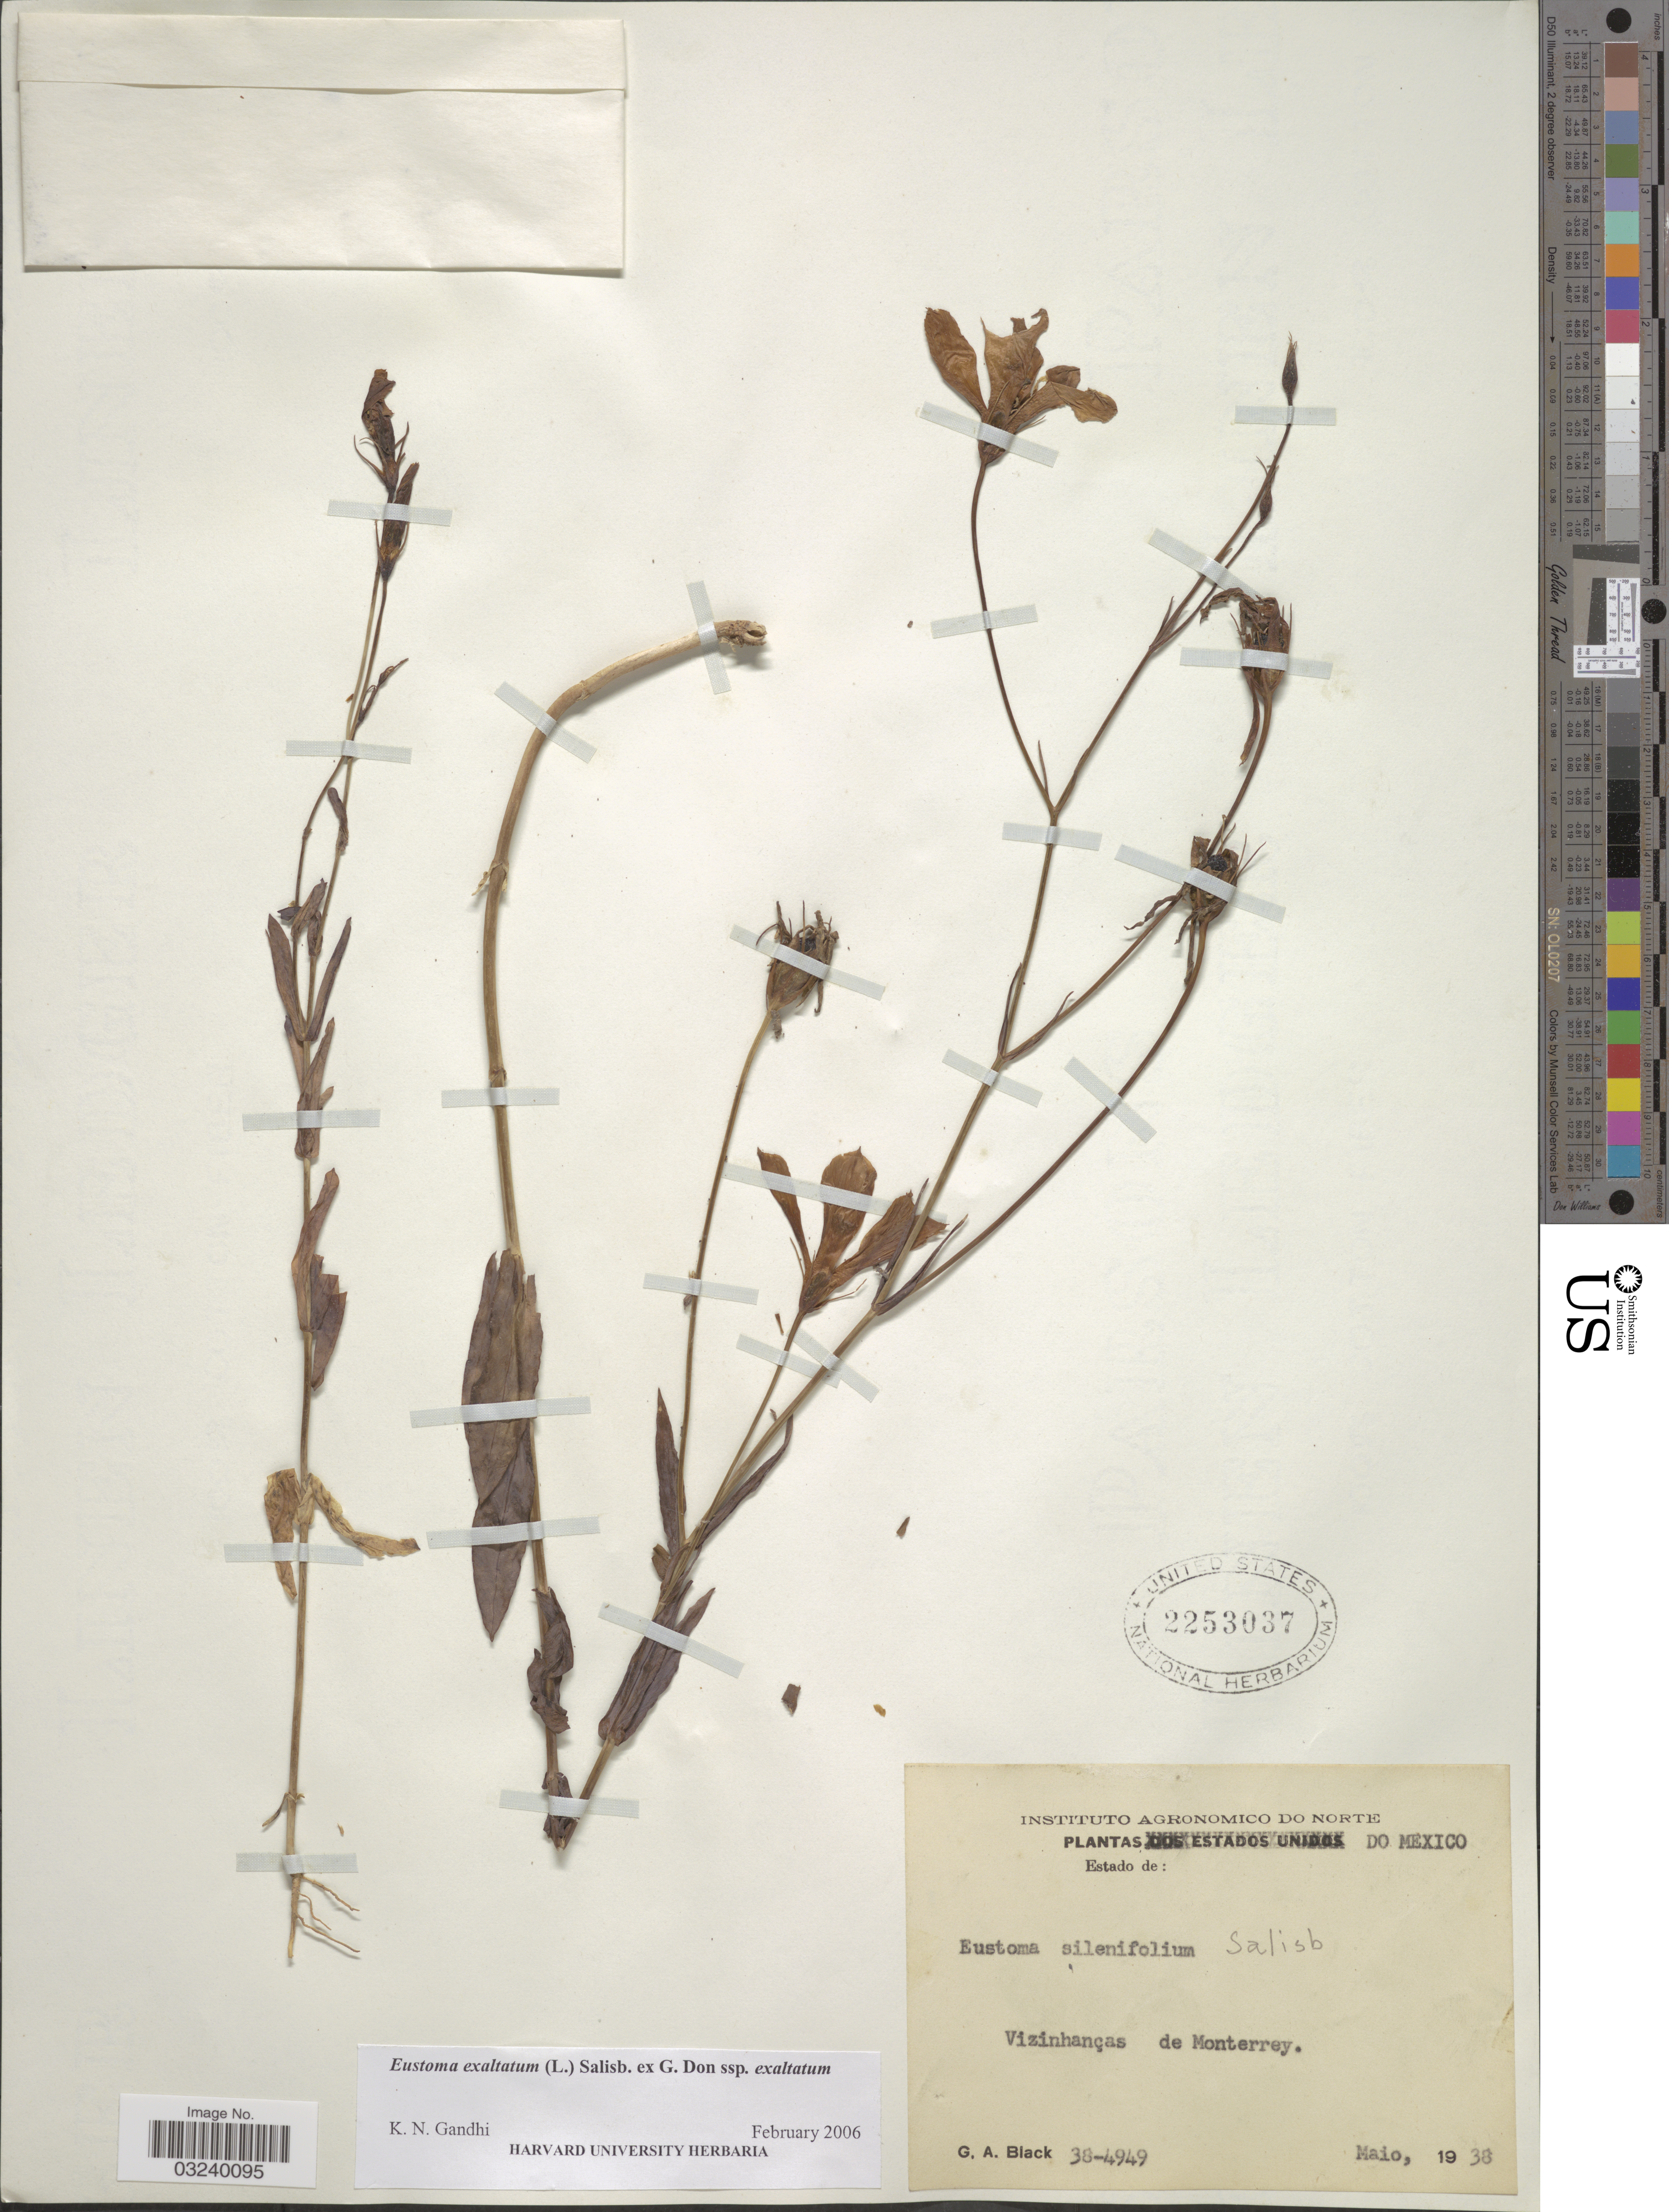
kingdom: Plantae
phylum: Tracheophyta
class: Magnoliopsida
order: Gentianales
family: Gentianaceae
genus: Eustoma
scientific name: Eustoma exaltatum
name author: (L.) Salisb. ex Don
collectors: G. A. Black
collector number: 38-4949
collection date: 1938-05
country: Mexico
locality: Vizinhanças de Monterrey.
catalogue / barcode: US 2253037